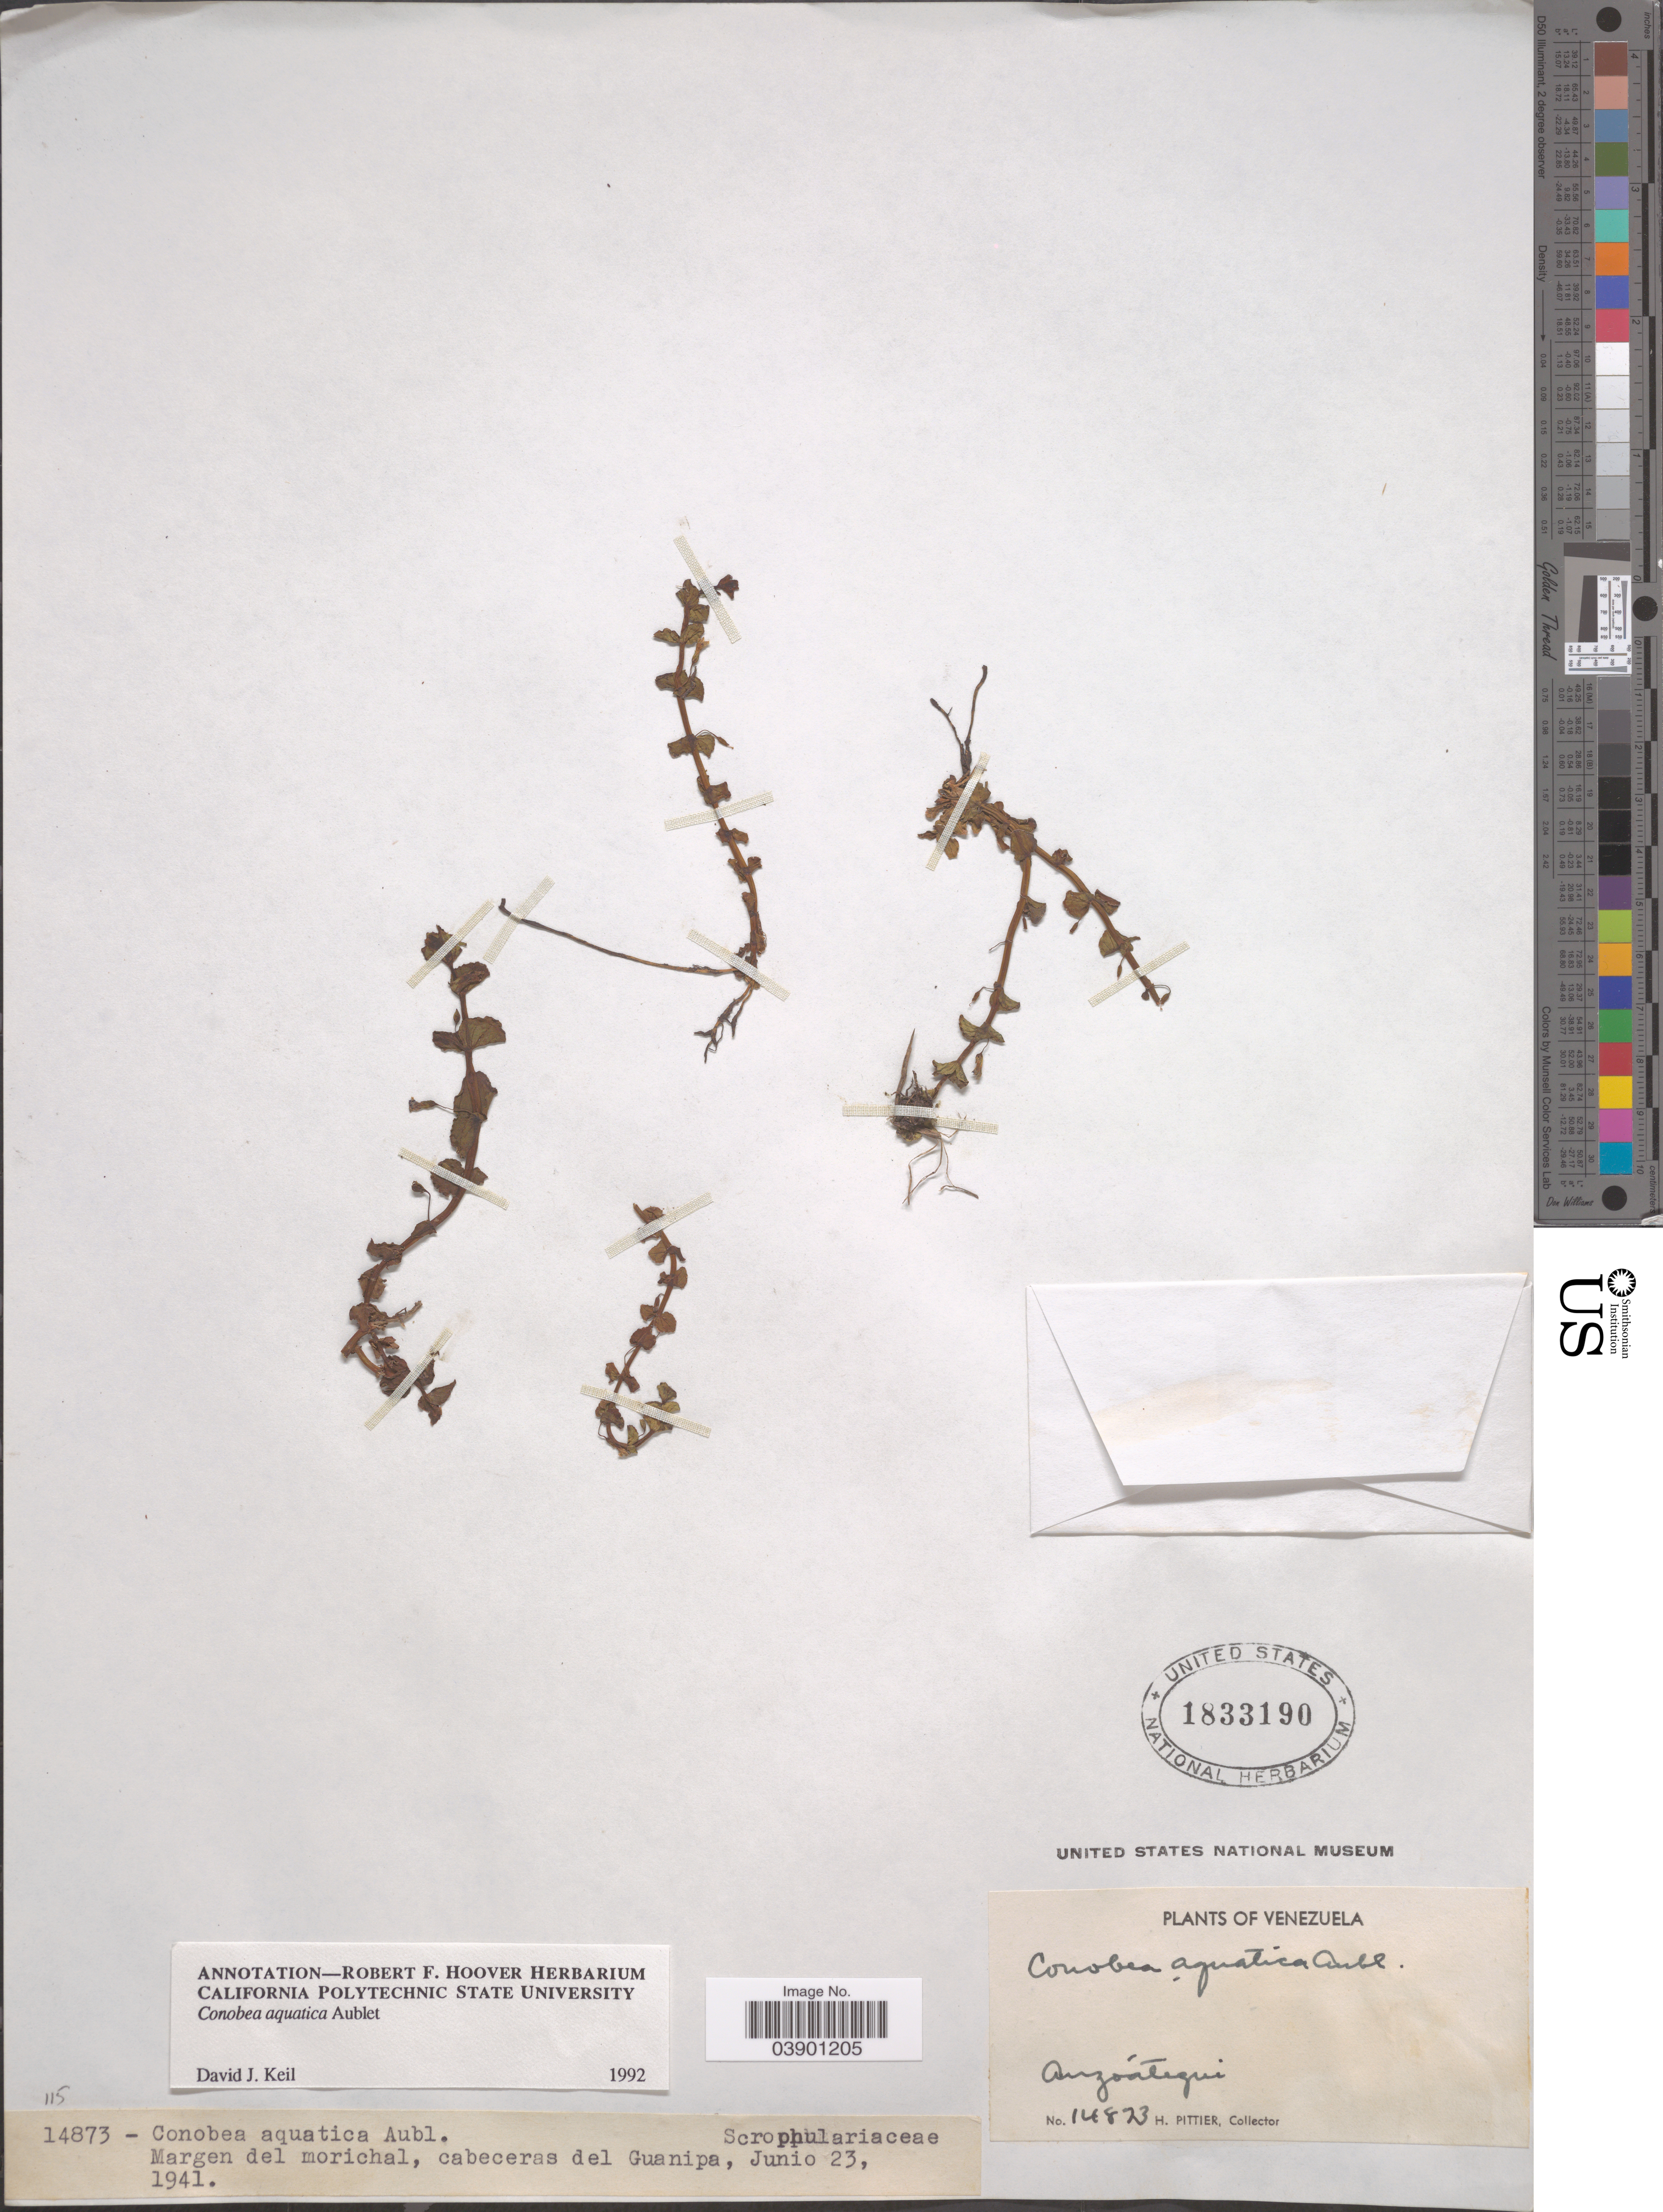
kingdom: Plantae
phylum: Tracheophyta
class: Magnoliopsida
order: Lamiales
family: Plantaginaceae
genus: Conobea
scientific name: Conobea aquatica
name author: Aubl.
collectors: H. F. Pittier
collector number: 14873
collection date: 1941-06-23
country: Venezuela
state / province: Anzoategui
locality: Margen del morichal, cabeceras del Guanipa.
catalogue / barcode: US 1833190